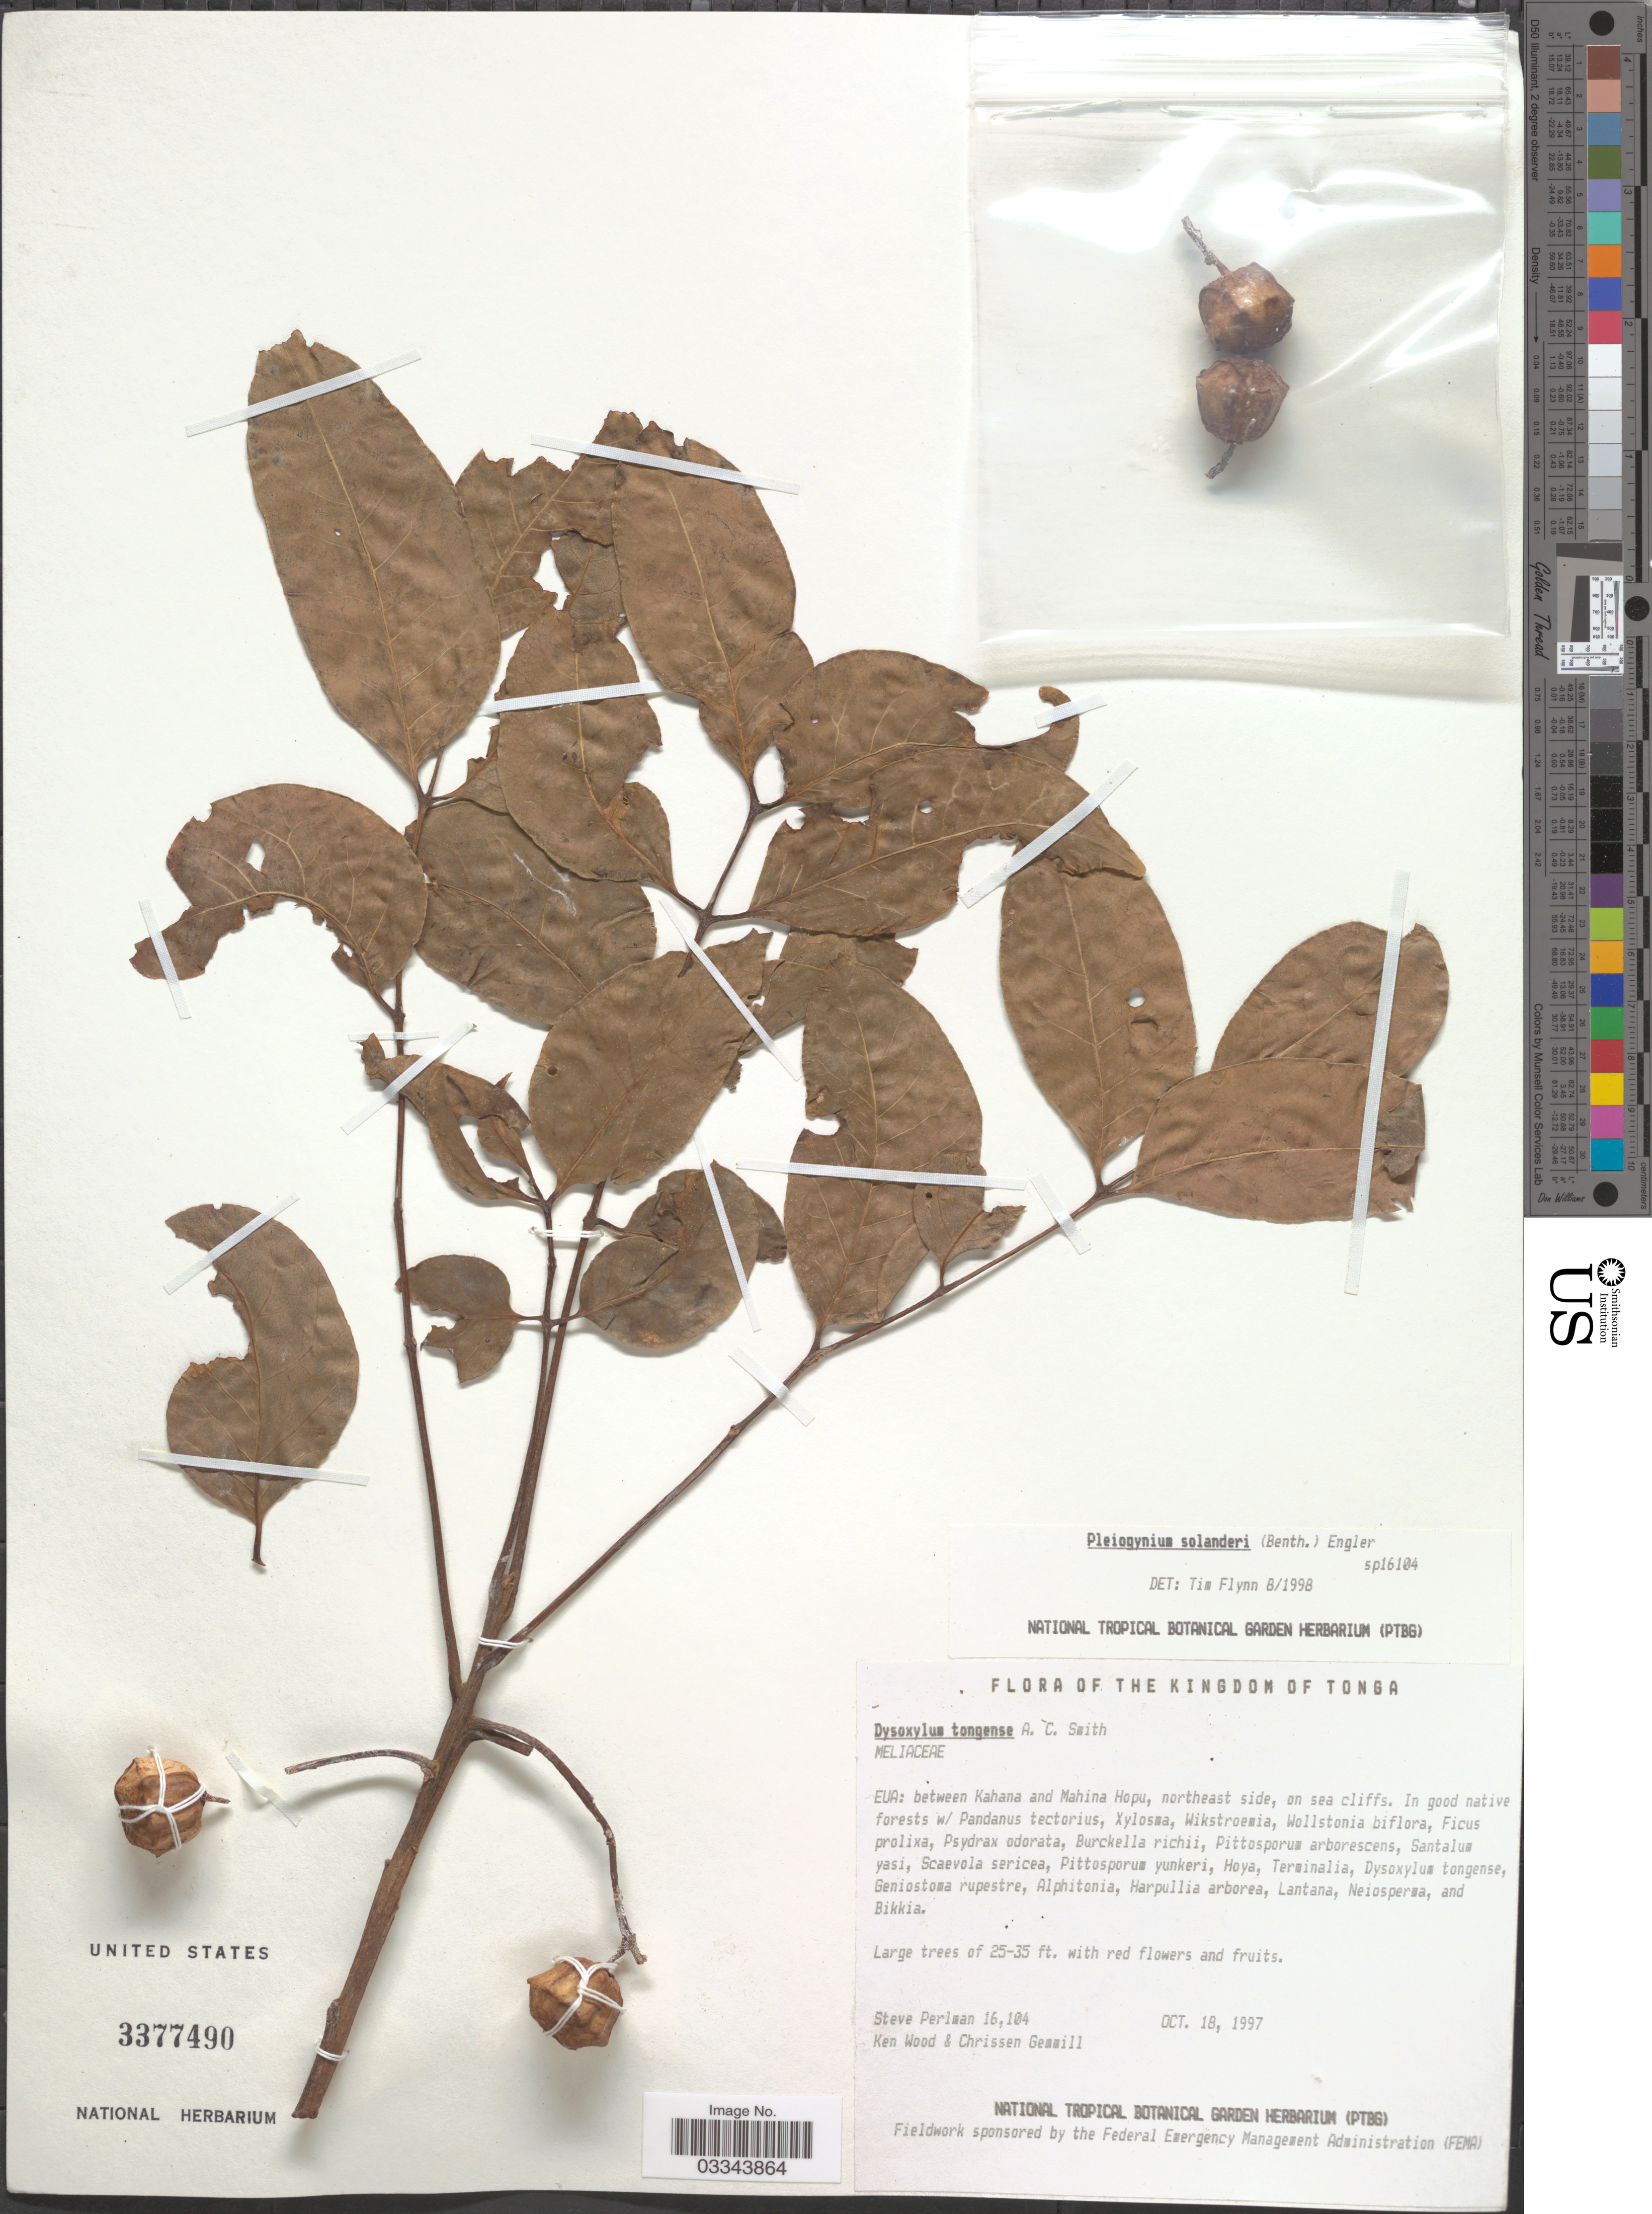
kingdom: Plantae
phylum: Tracheophyta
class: Magnoliopsida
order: Sapindales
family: Anacardiaceae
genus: Pleiogynium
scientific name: Pleiogynium timoriense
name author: (A. DC.) Leenh.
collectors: S. Perlman, K. Wood & C. Gemmill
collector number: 16104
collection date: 1997-10-18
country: Tonga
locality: Eua: between Kahana and Mahina Hopu, northeast side, on sea cliffs.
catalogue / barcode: US 3377490